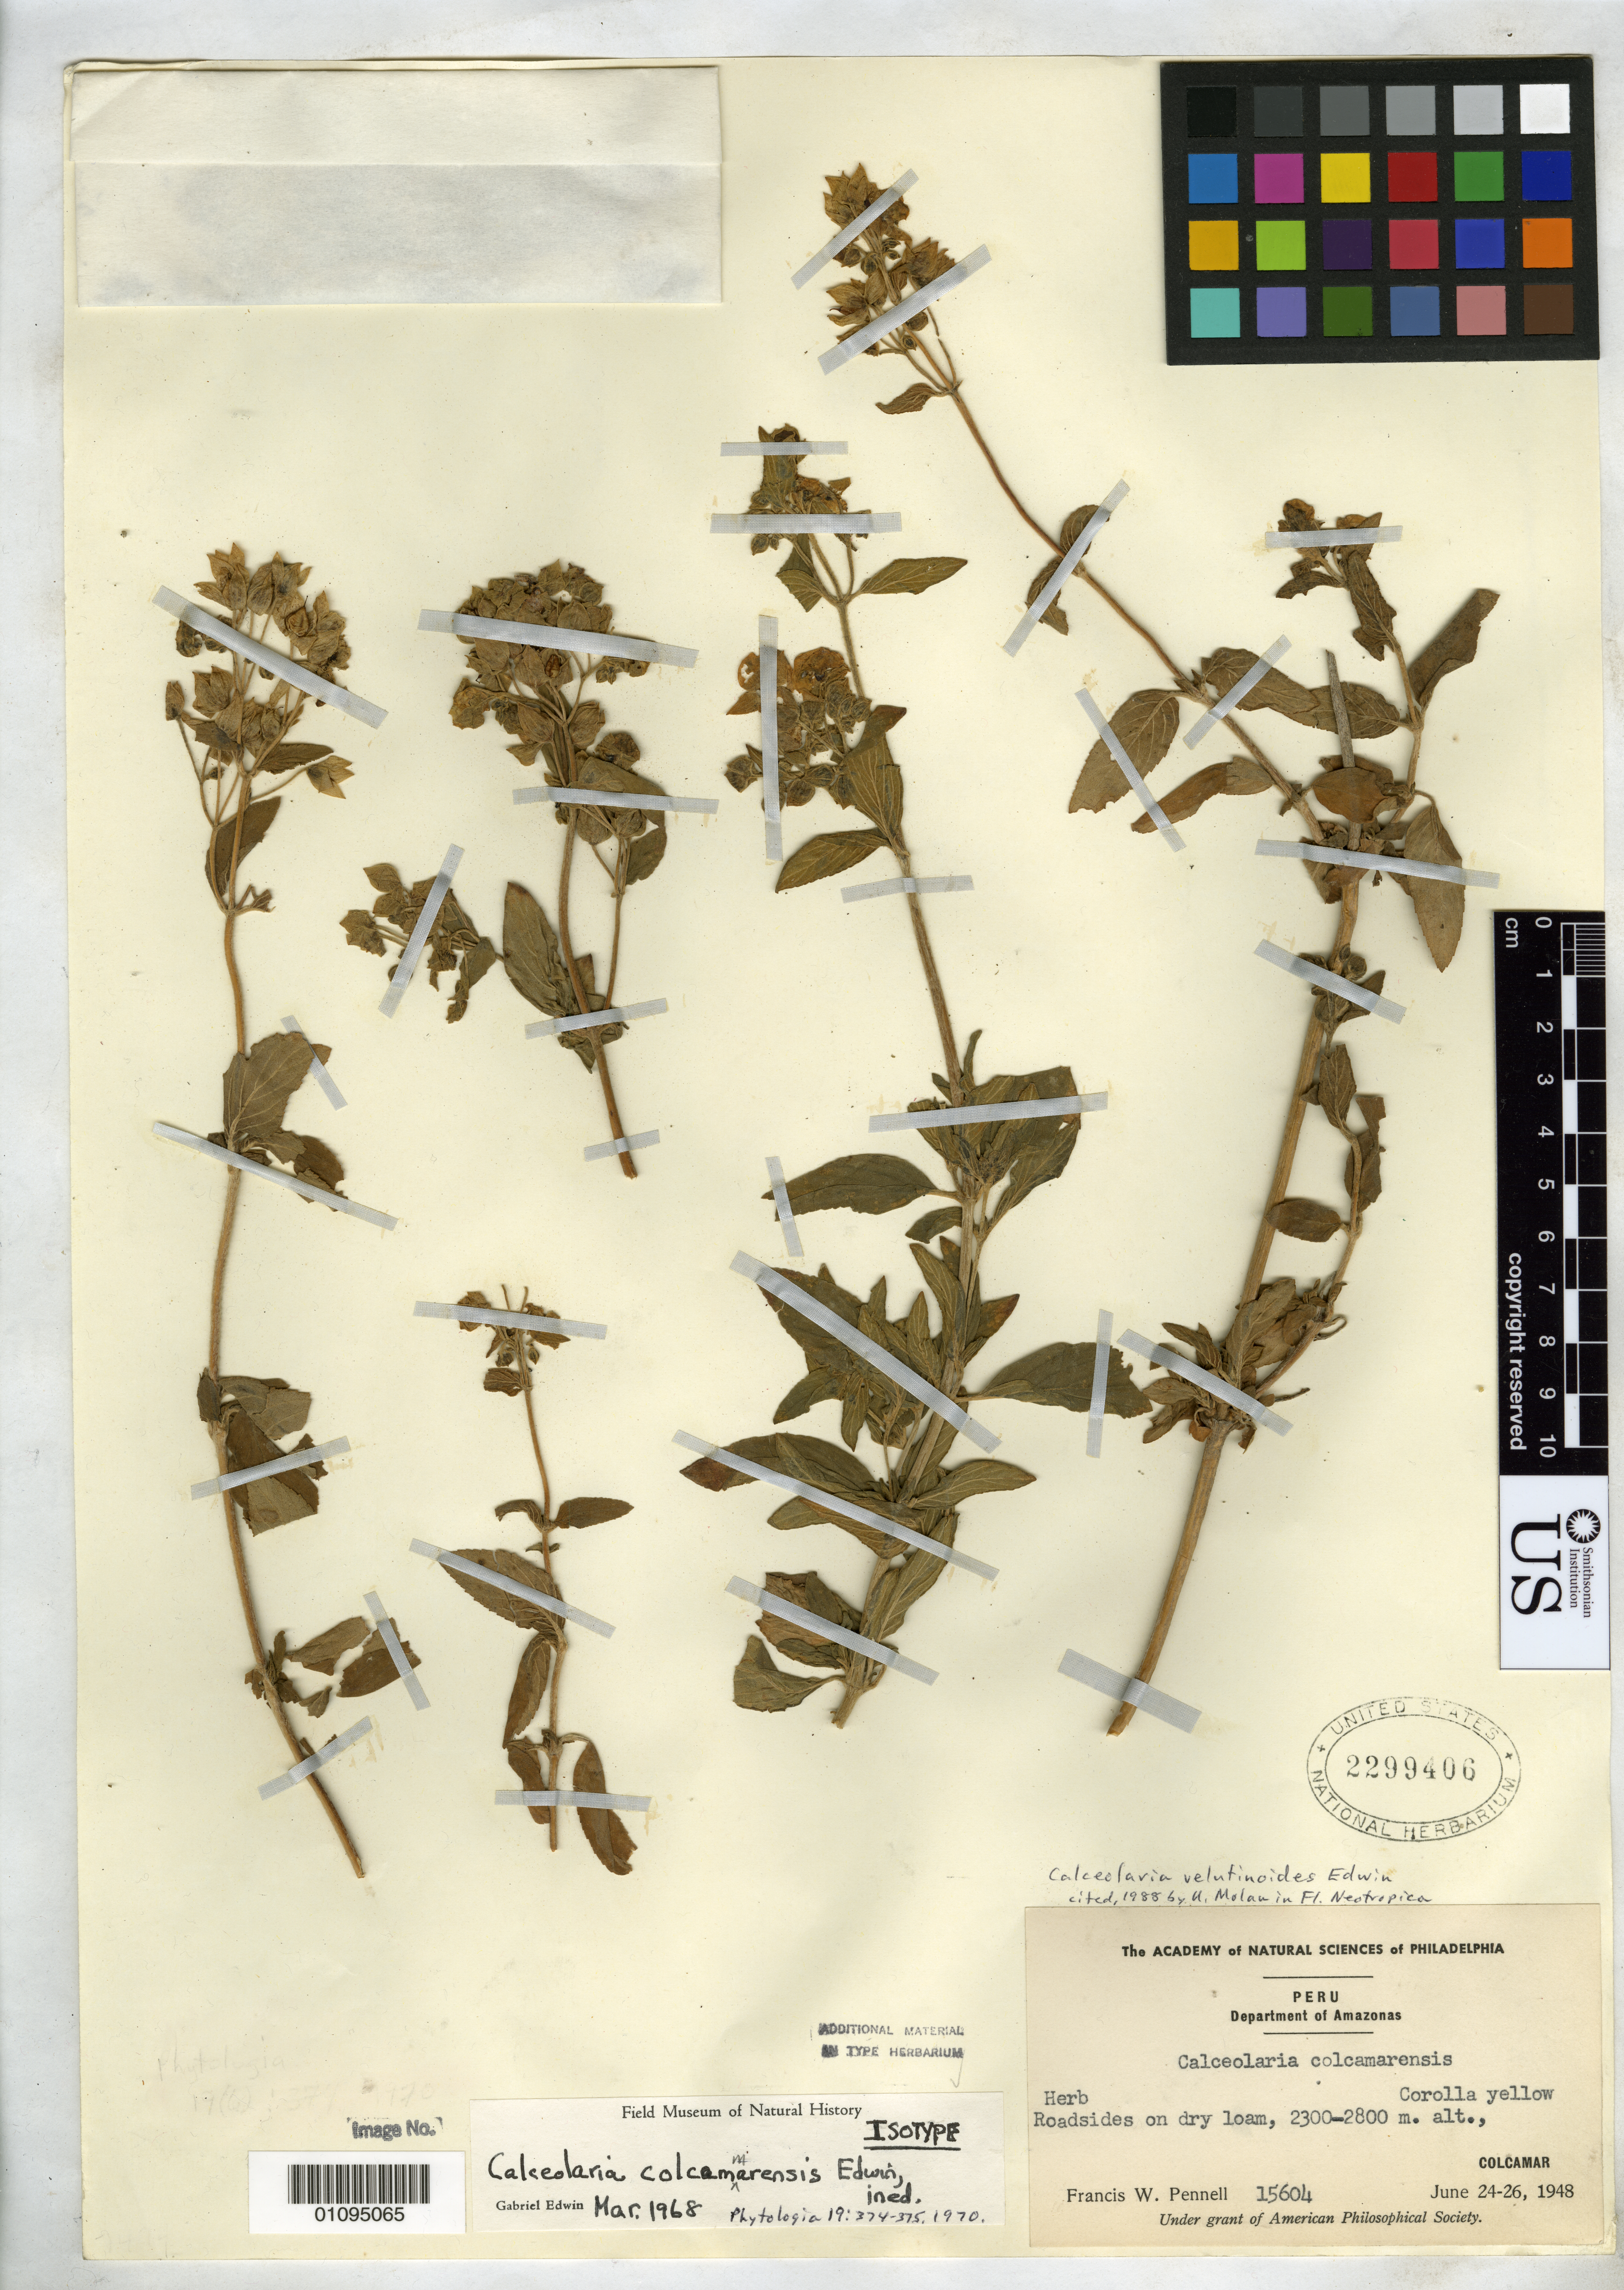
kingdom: Plantae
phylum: Tracheophyta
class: Magnoliopsida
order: Lamiales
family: Calceolariaceae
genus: Calceolaria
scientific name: Calceolaria colcamarensis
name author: Edwin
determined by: Edwin, G.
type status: Isotype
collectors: F. W. Pennell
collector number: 15604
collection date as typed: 24 Jun 1948 to 26 Jun 1948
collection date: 1948-06-24/1948-06-26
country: Peru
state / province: Amazonas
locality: Colcamar.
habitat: Roadsides on dry loam.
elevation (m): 2300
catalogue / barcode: US 2299406